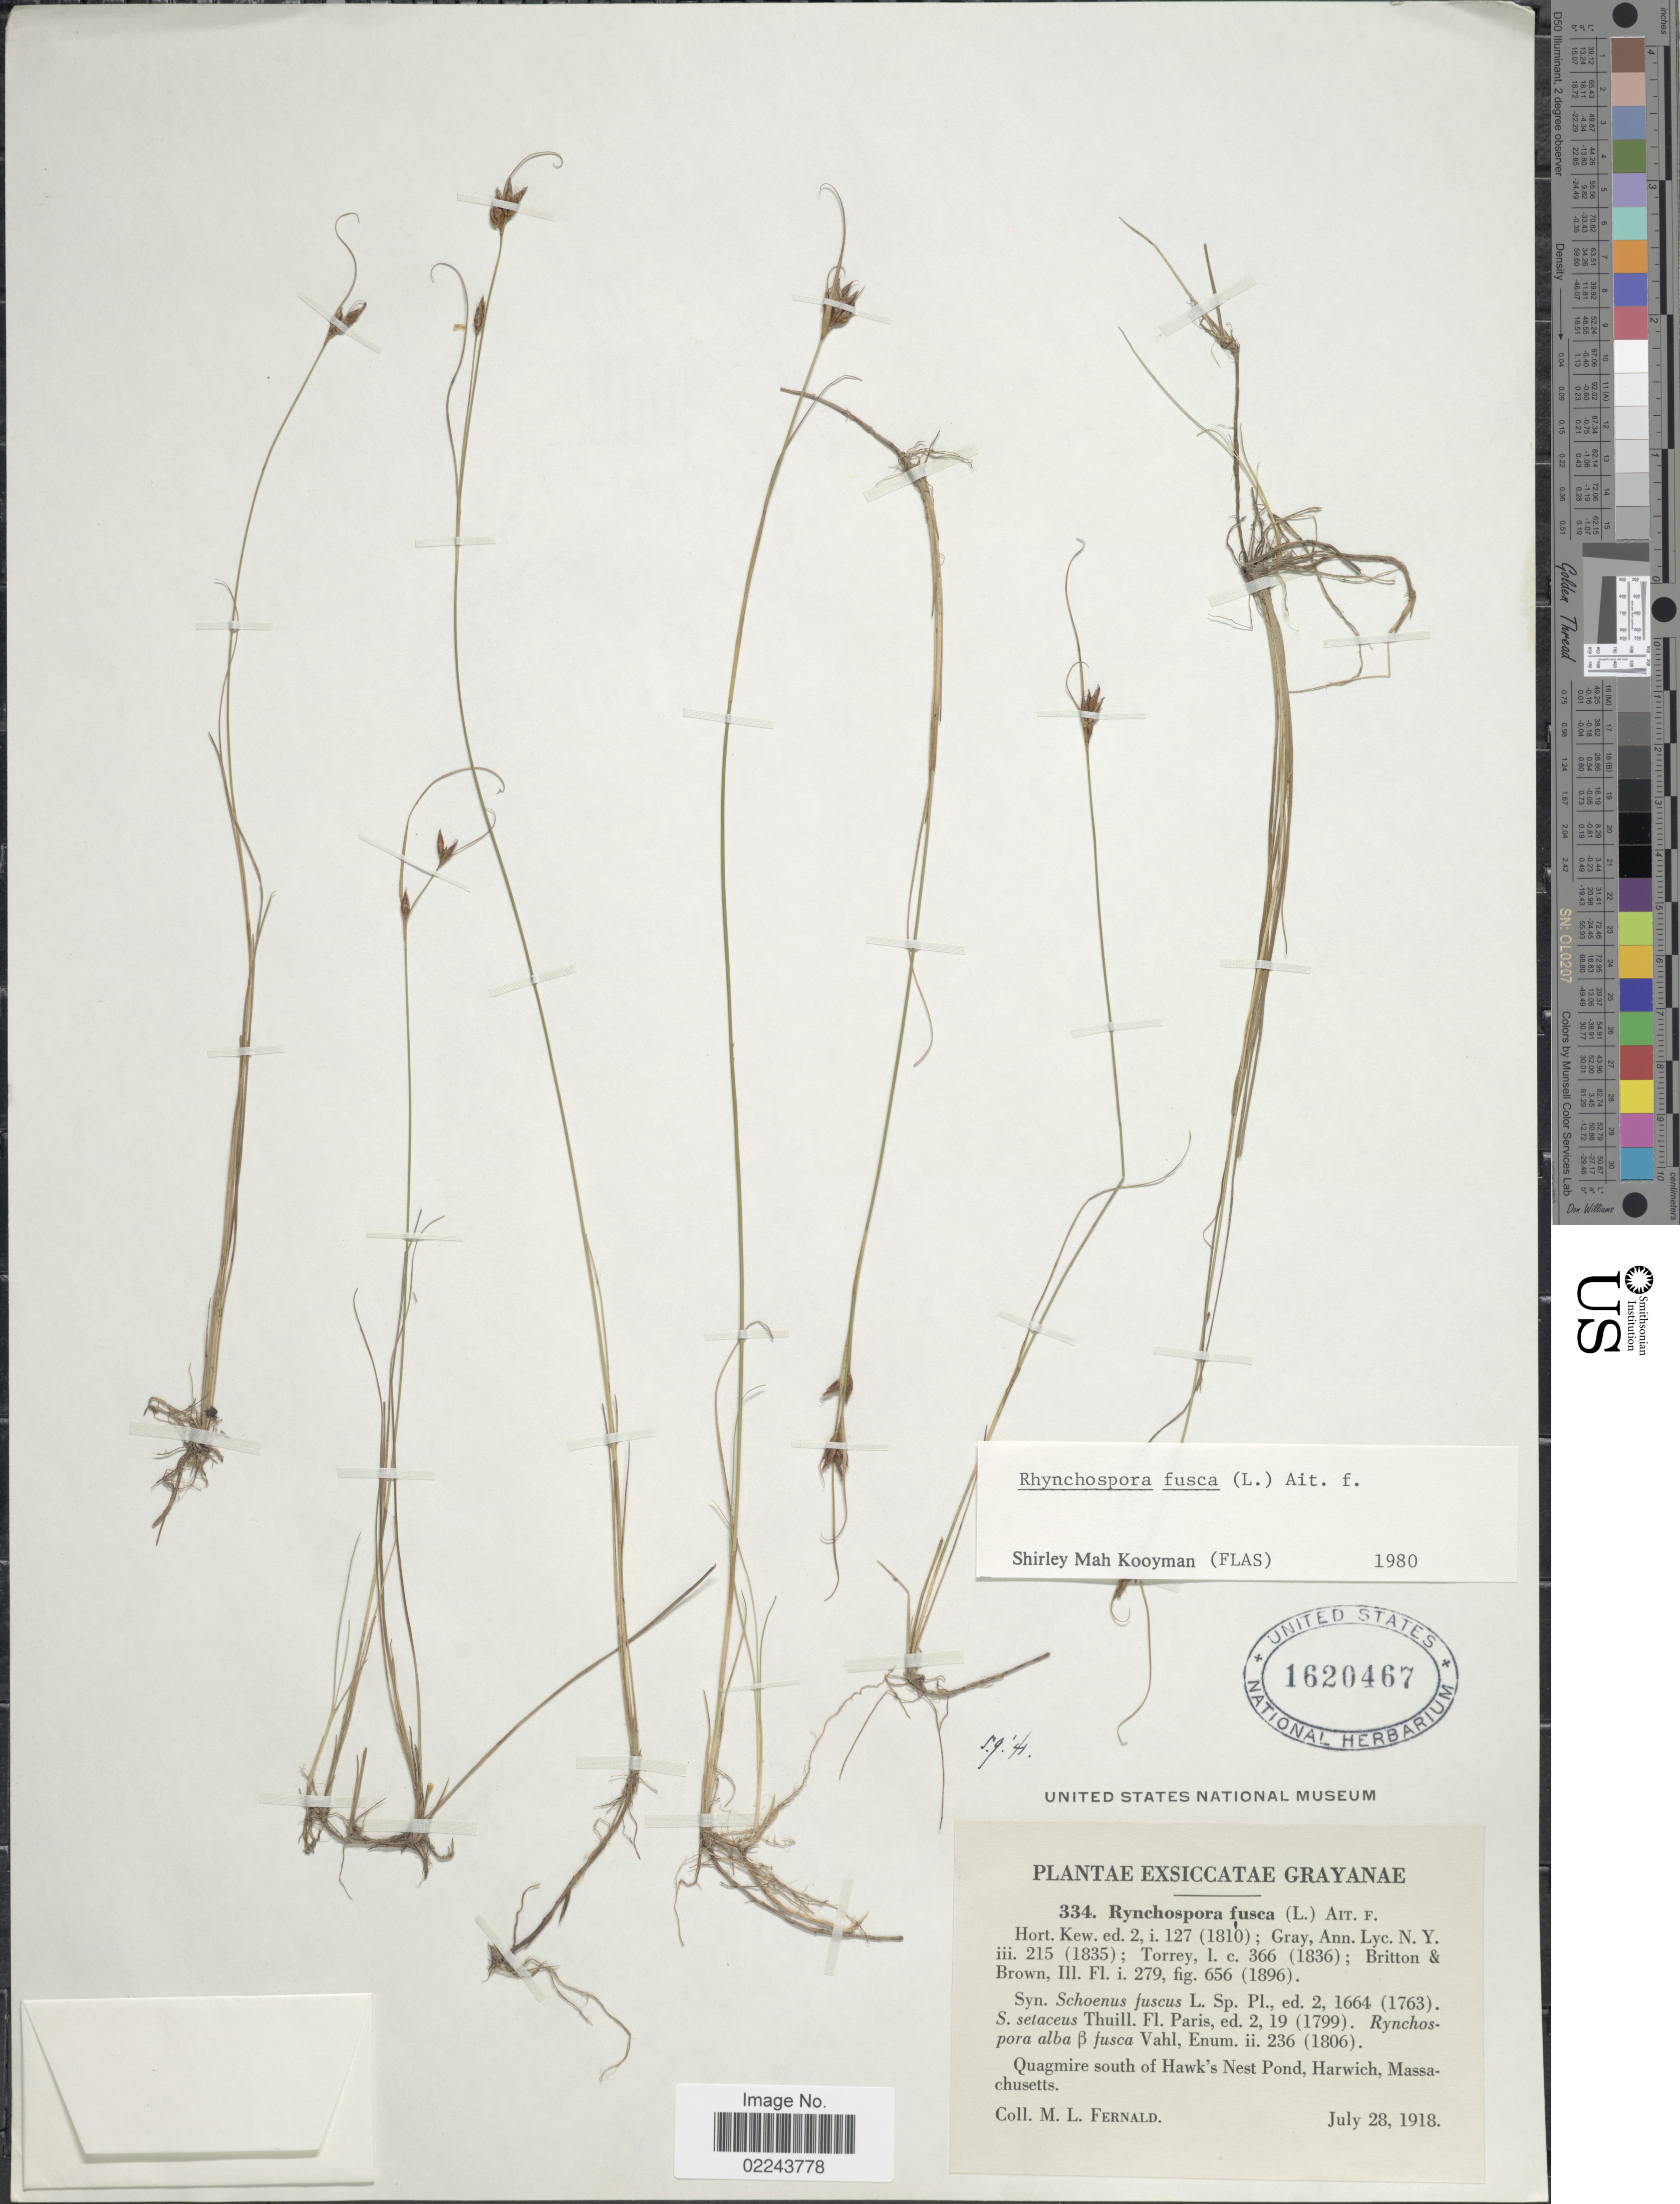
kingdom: Plantae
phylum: Tracheophyta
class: Liliopsida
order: Poales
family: Cyperaceae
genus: Rhynchospora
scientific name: Rhynchospora fusca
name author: (L.) W.T. Aiton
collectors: M. L. Fernald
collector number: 334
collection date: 1918-07-28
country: United States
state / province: Massachusetts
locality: Gryanae, south of Hawk's Nest Pond, Harwich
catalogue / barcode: US 1620467